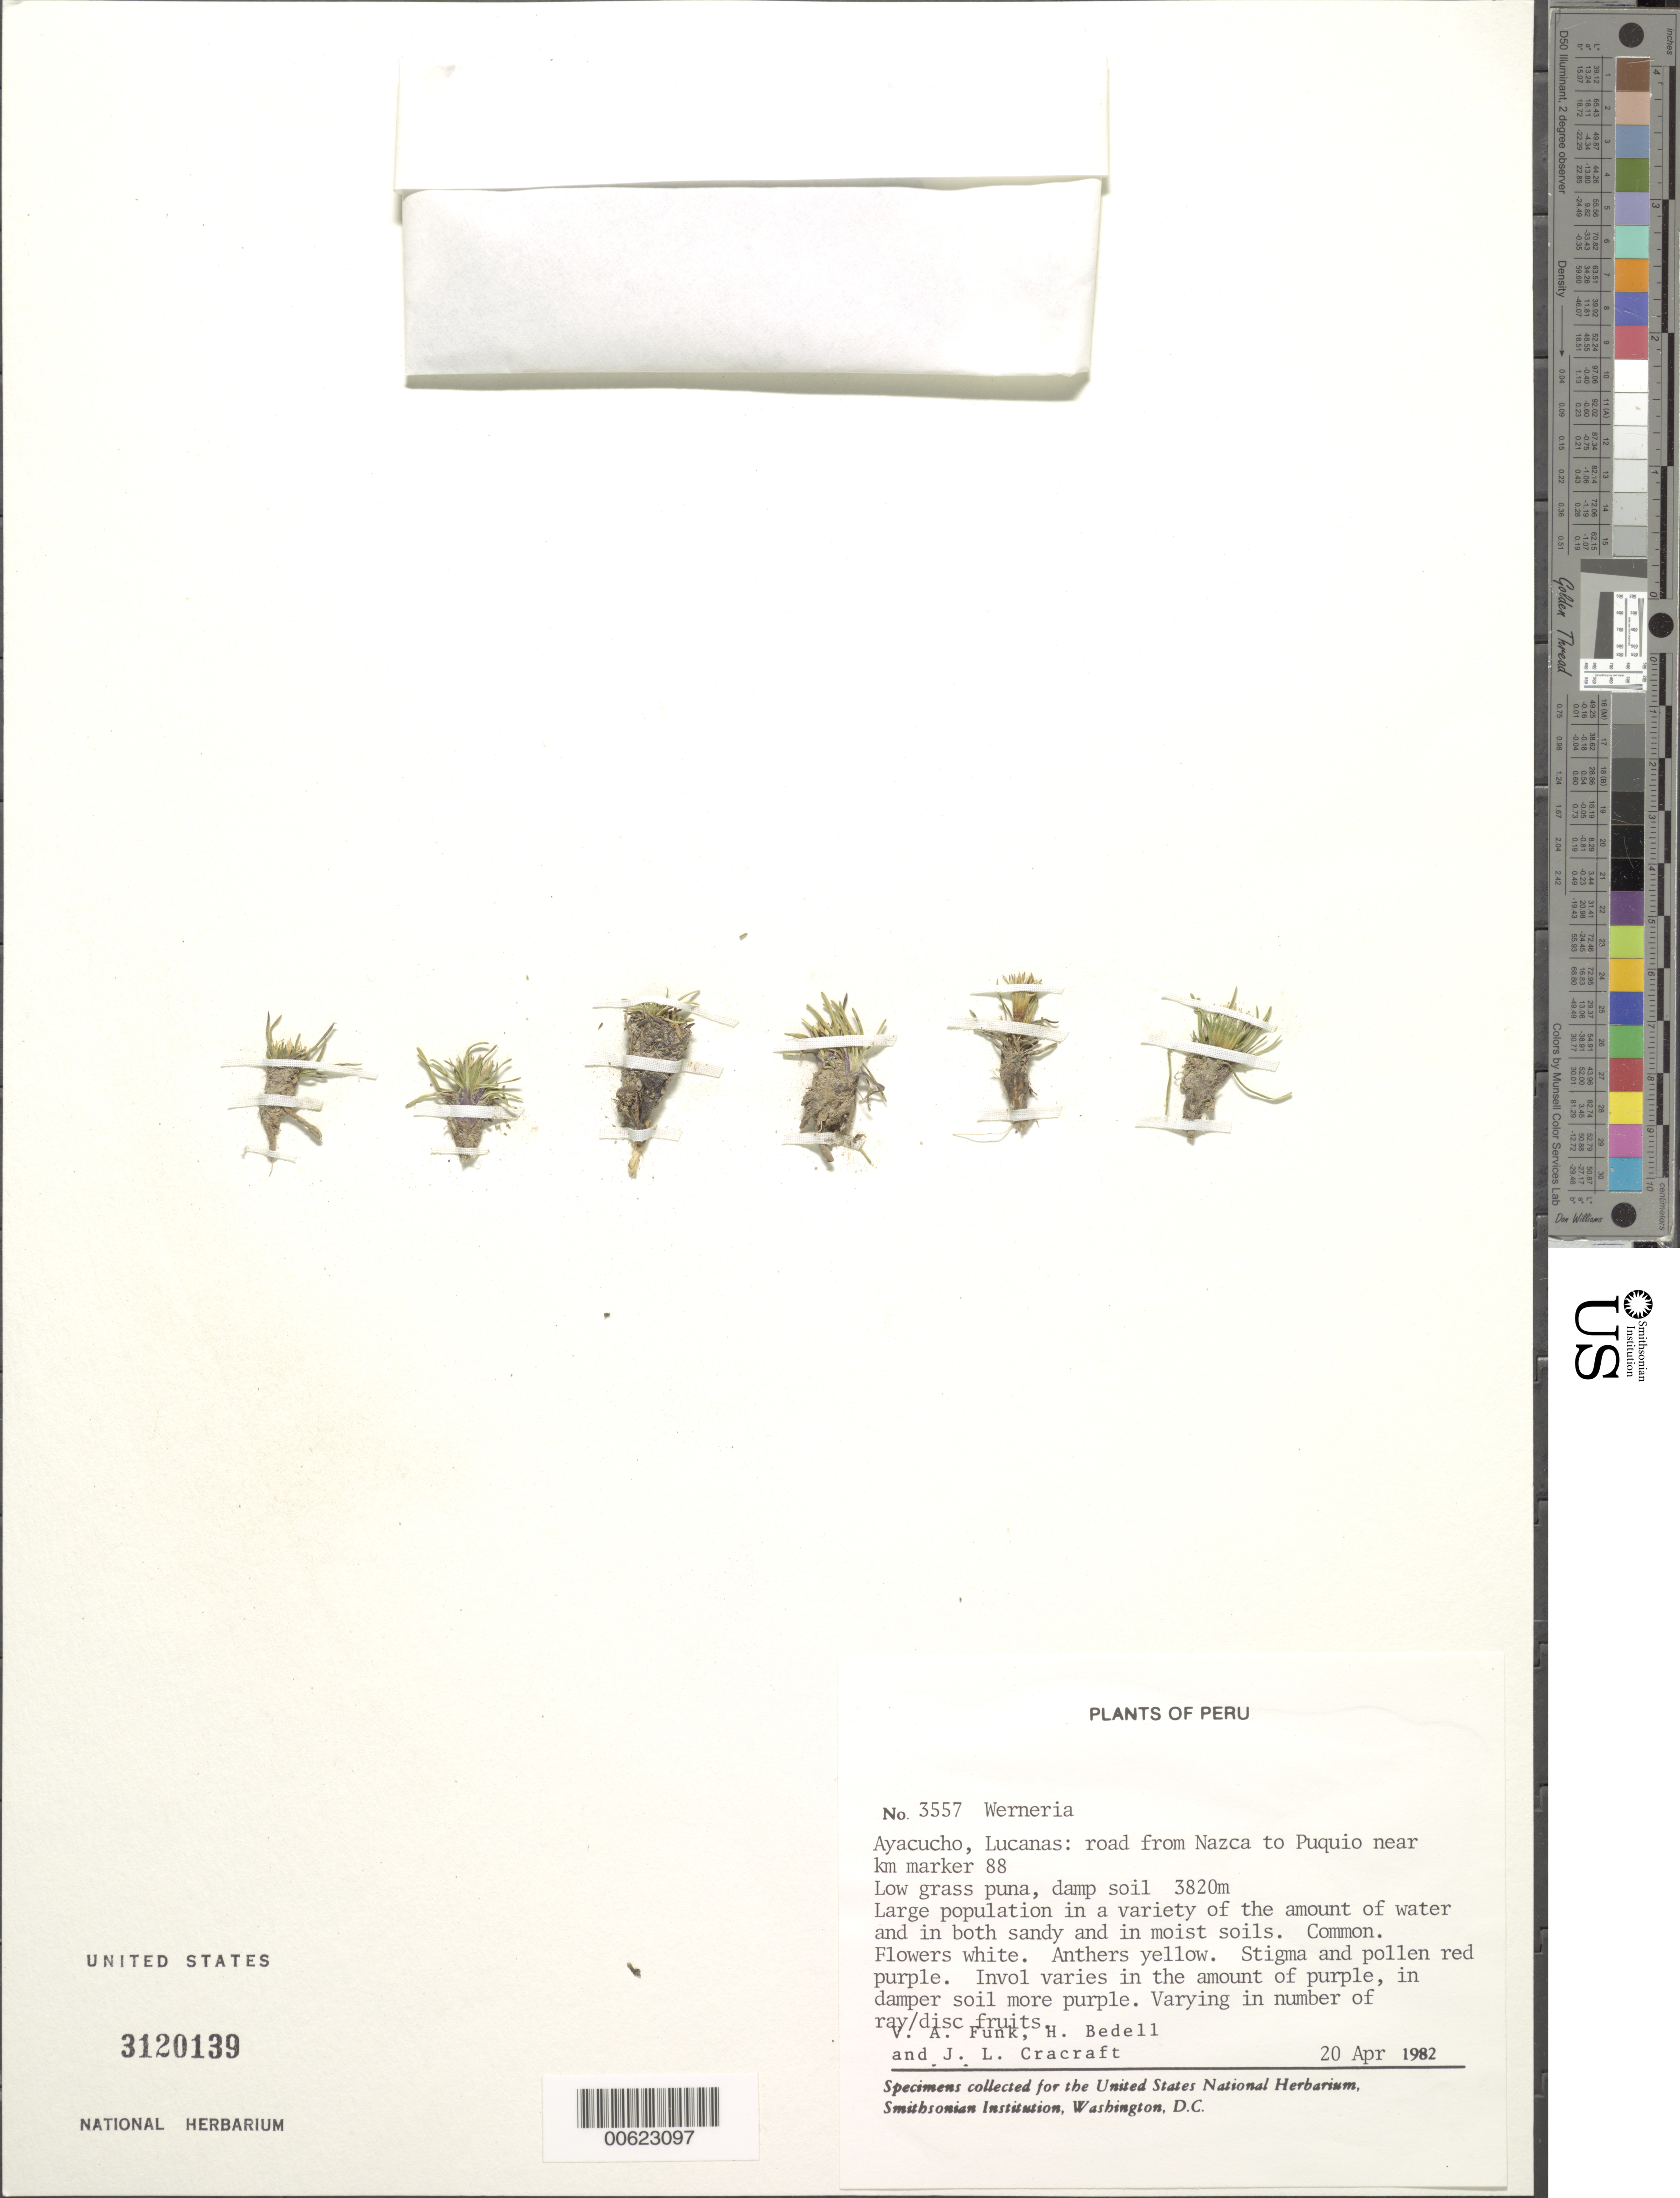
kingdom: Plantae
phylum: Tracheophyta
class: Magnoliopsida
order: Asterales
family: Asteraceae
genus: Werneria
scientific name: Werneria caespitosa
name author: Wedd.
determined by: Funk, Vicki A., (BOT), Smithsonian Institution - National Museum of Natural History (UNITED STATES)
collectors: V. Funk, H. Bedell & J. L. Cracraft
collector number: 3557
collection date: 1982-05-22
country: Peru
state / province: Ayacucho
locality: Lucanas: Nazca to Puquio near km 89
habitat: Low grass puna, damp soil, large population, variety of soil and dampness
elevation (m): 3820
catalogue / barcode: US 3120139